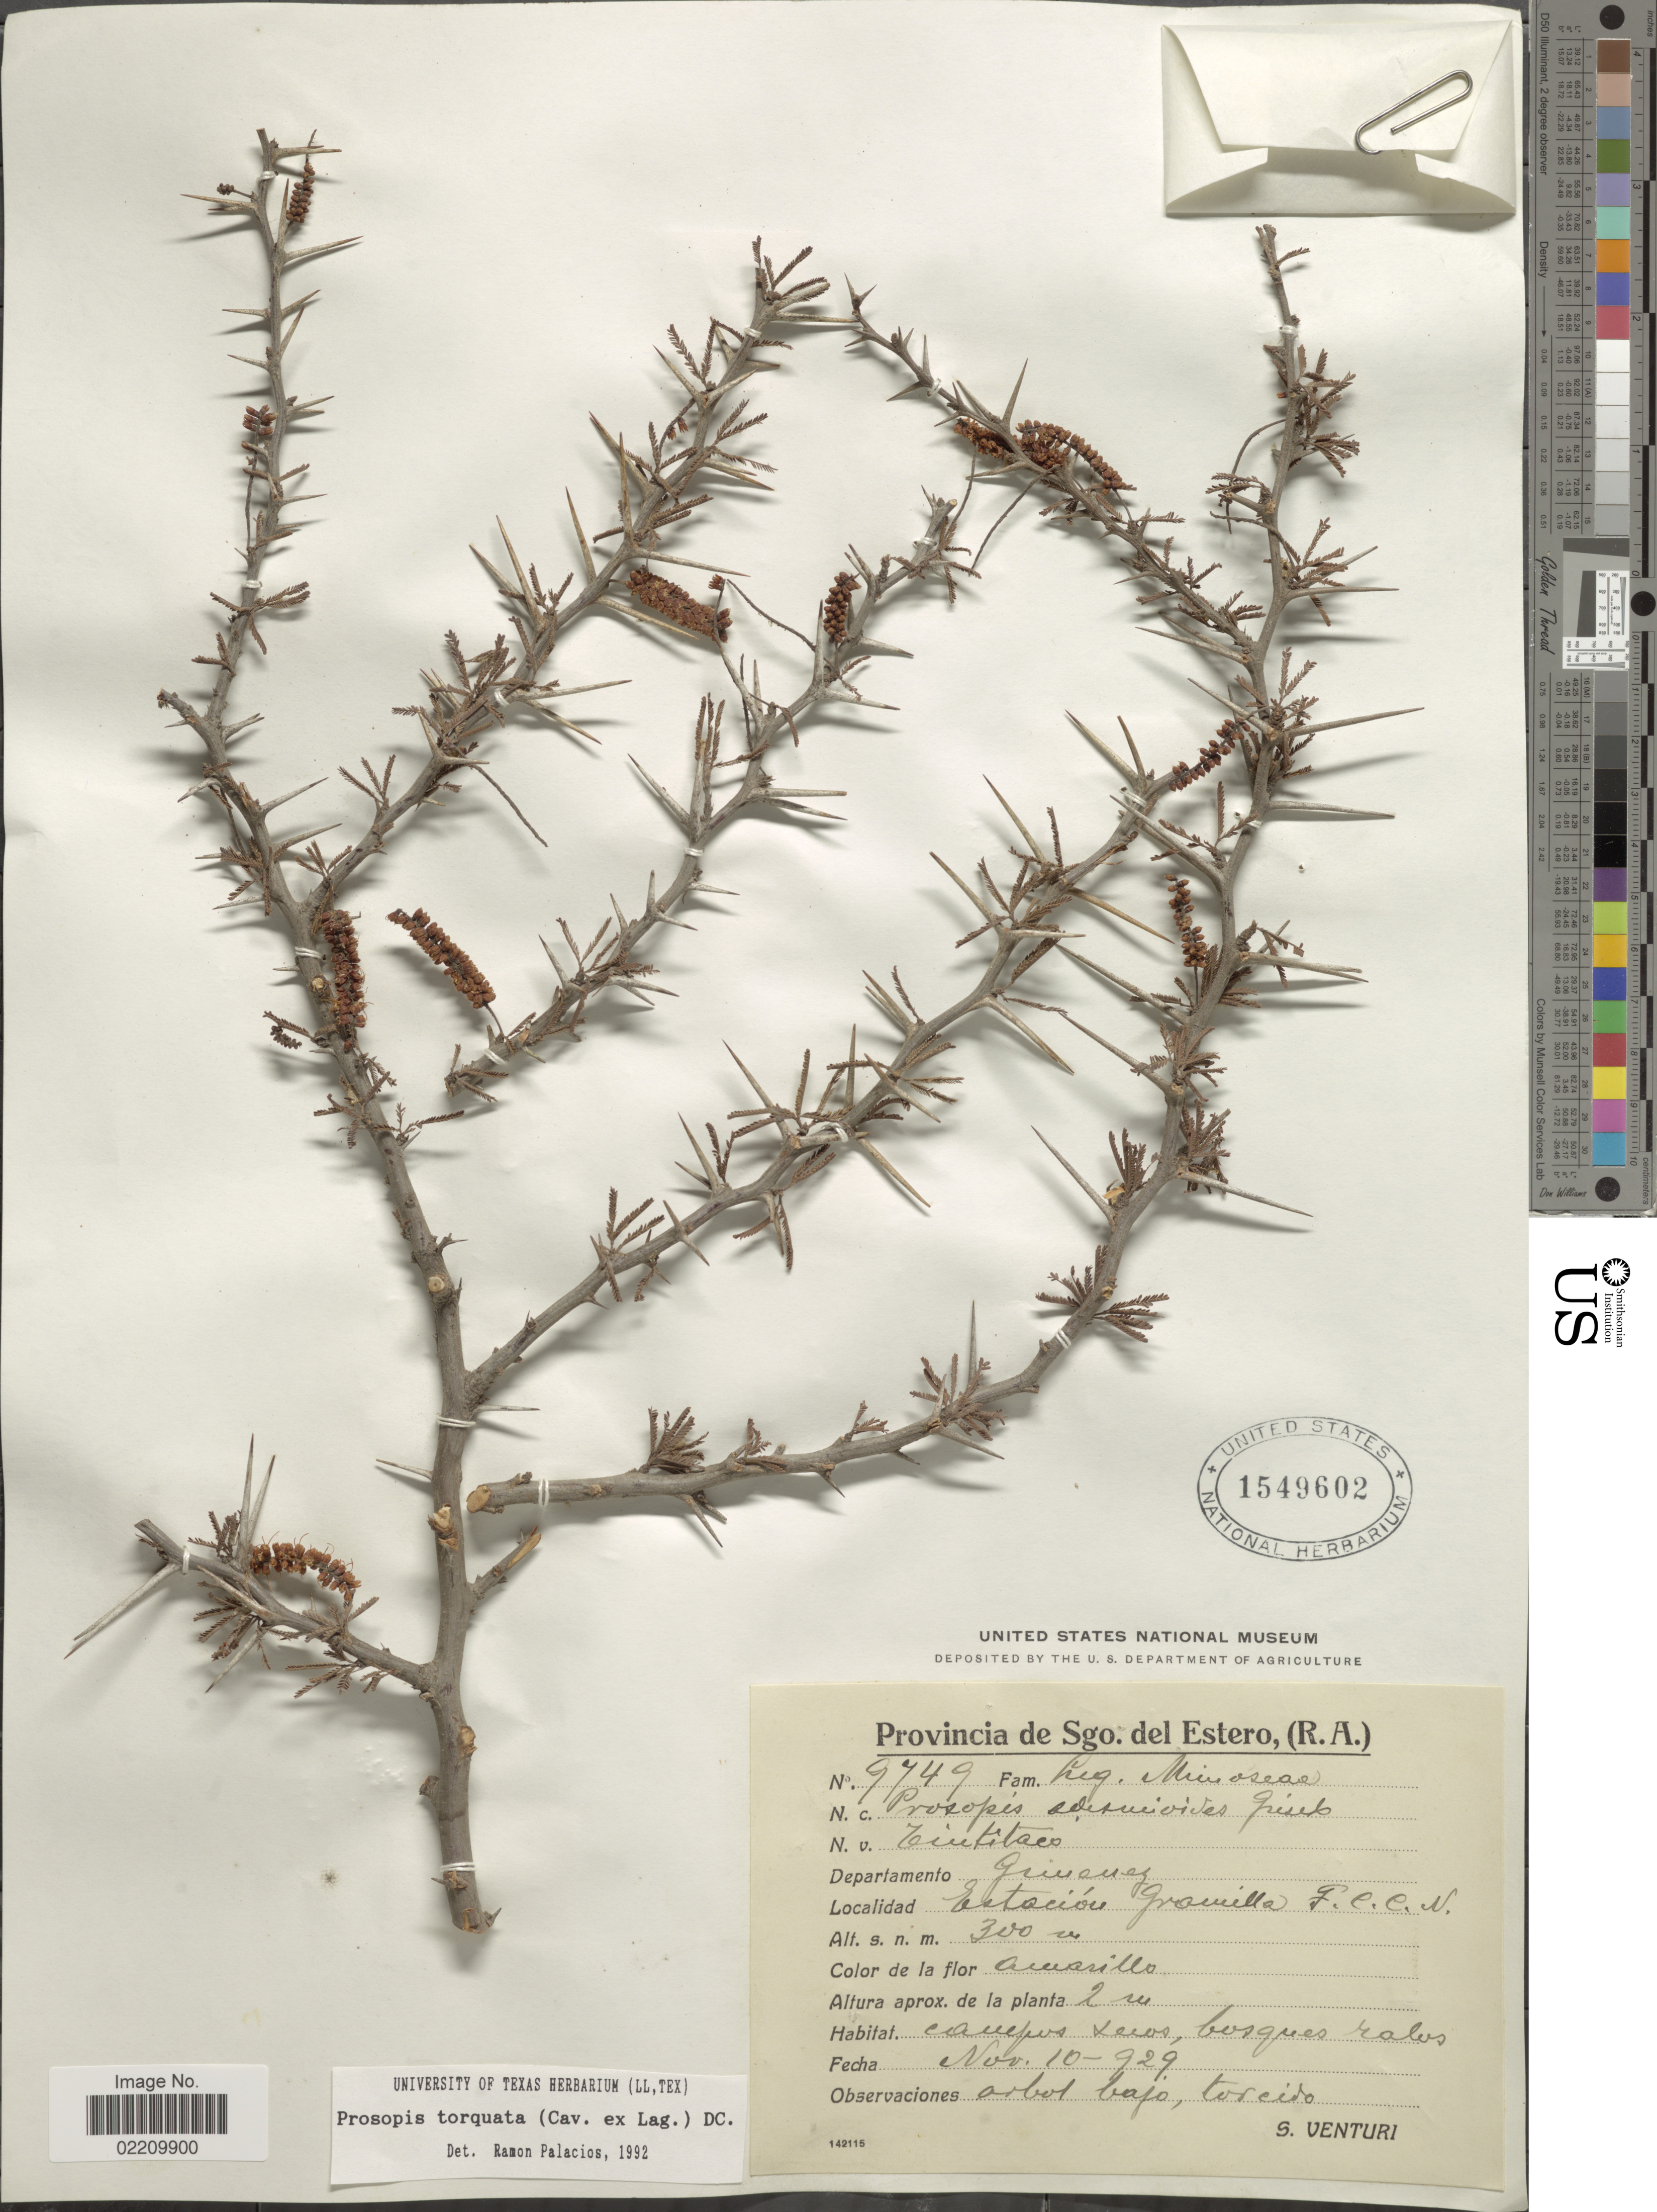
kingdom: Plantae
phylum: Tracheophyta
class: Magnoliopsida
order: Fabales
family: Fabaceae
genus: Strombocarpa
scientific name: Strombocarpa torquata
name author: (Lag.) Hutch.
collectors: S. Venturi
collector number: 9749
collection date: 1929-11-10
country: Argentina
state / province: Santiago del Estero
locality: Provincia de Sgo. del Estero, Departamento Jimenez, Estacion Gramilla F. C. C. N.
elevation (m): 300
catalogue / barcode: US 1549602